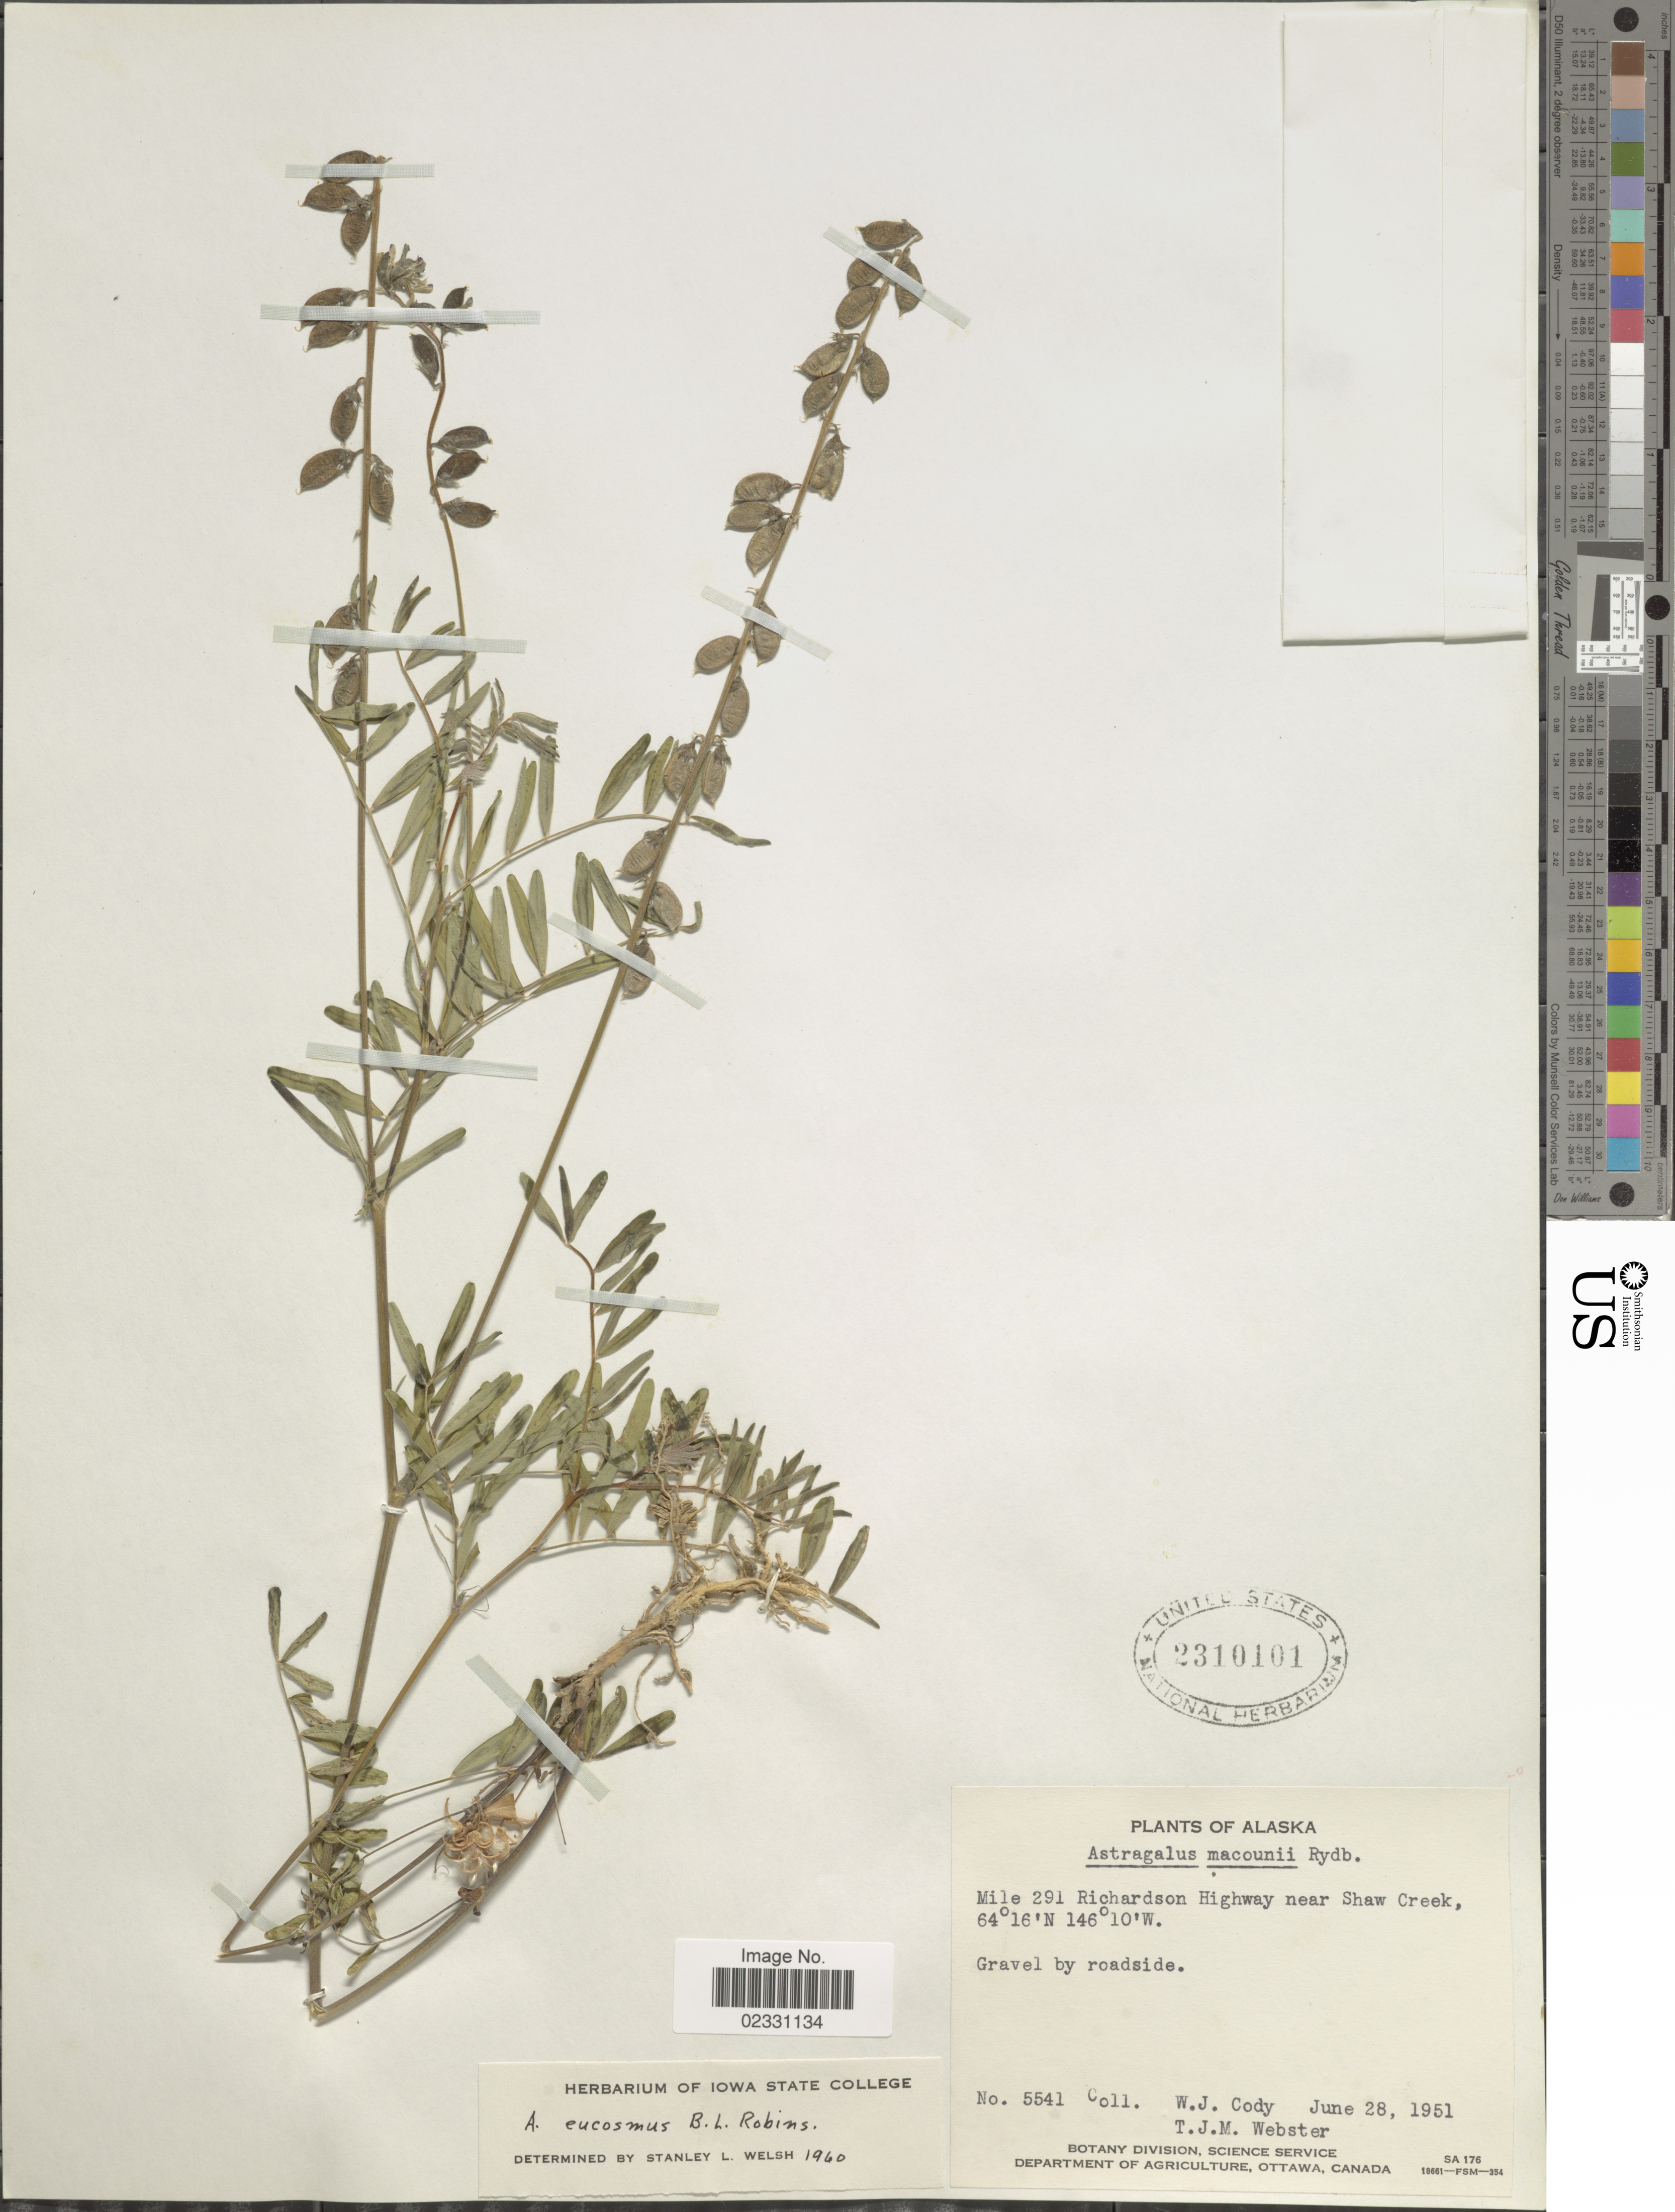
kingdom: Plantae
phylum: Tracheophyta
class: Magnoliopsida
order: Fabales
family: Fabaceae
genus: Astragalus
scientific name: Astragalus eucosmus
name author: B.L. Rob.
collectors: W. Cody & T. J. Webster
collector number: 5541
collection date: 1951-06-28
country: United States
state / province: Alaska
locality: Mile 291 Richardson Highway near Shaw Creek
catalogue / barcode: US 2310101